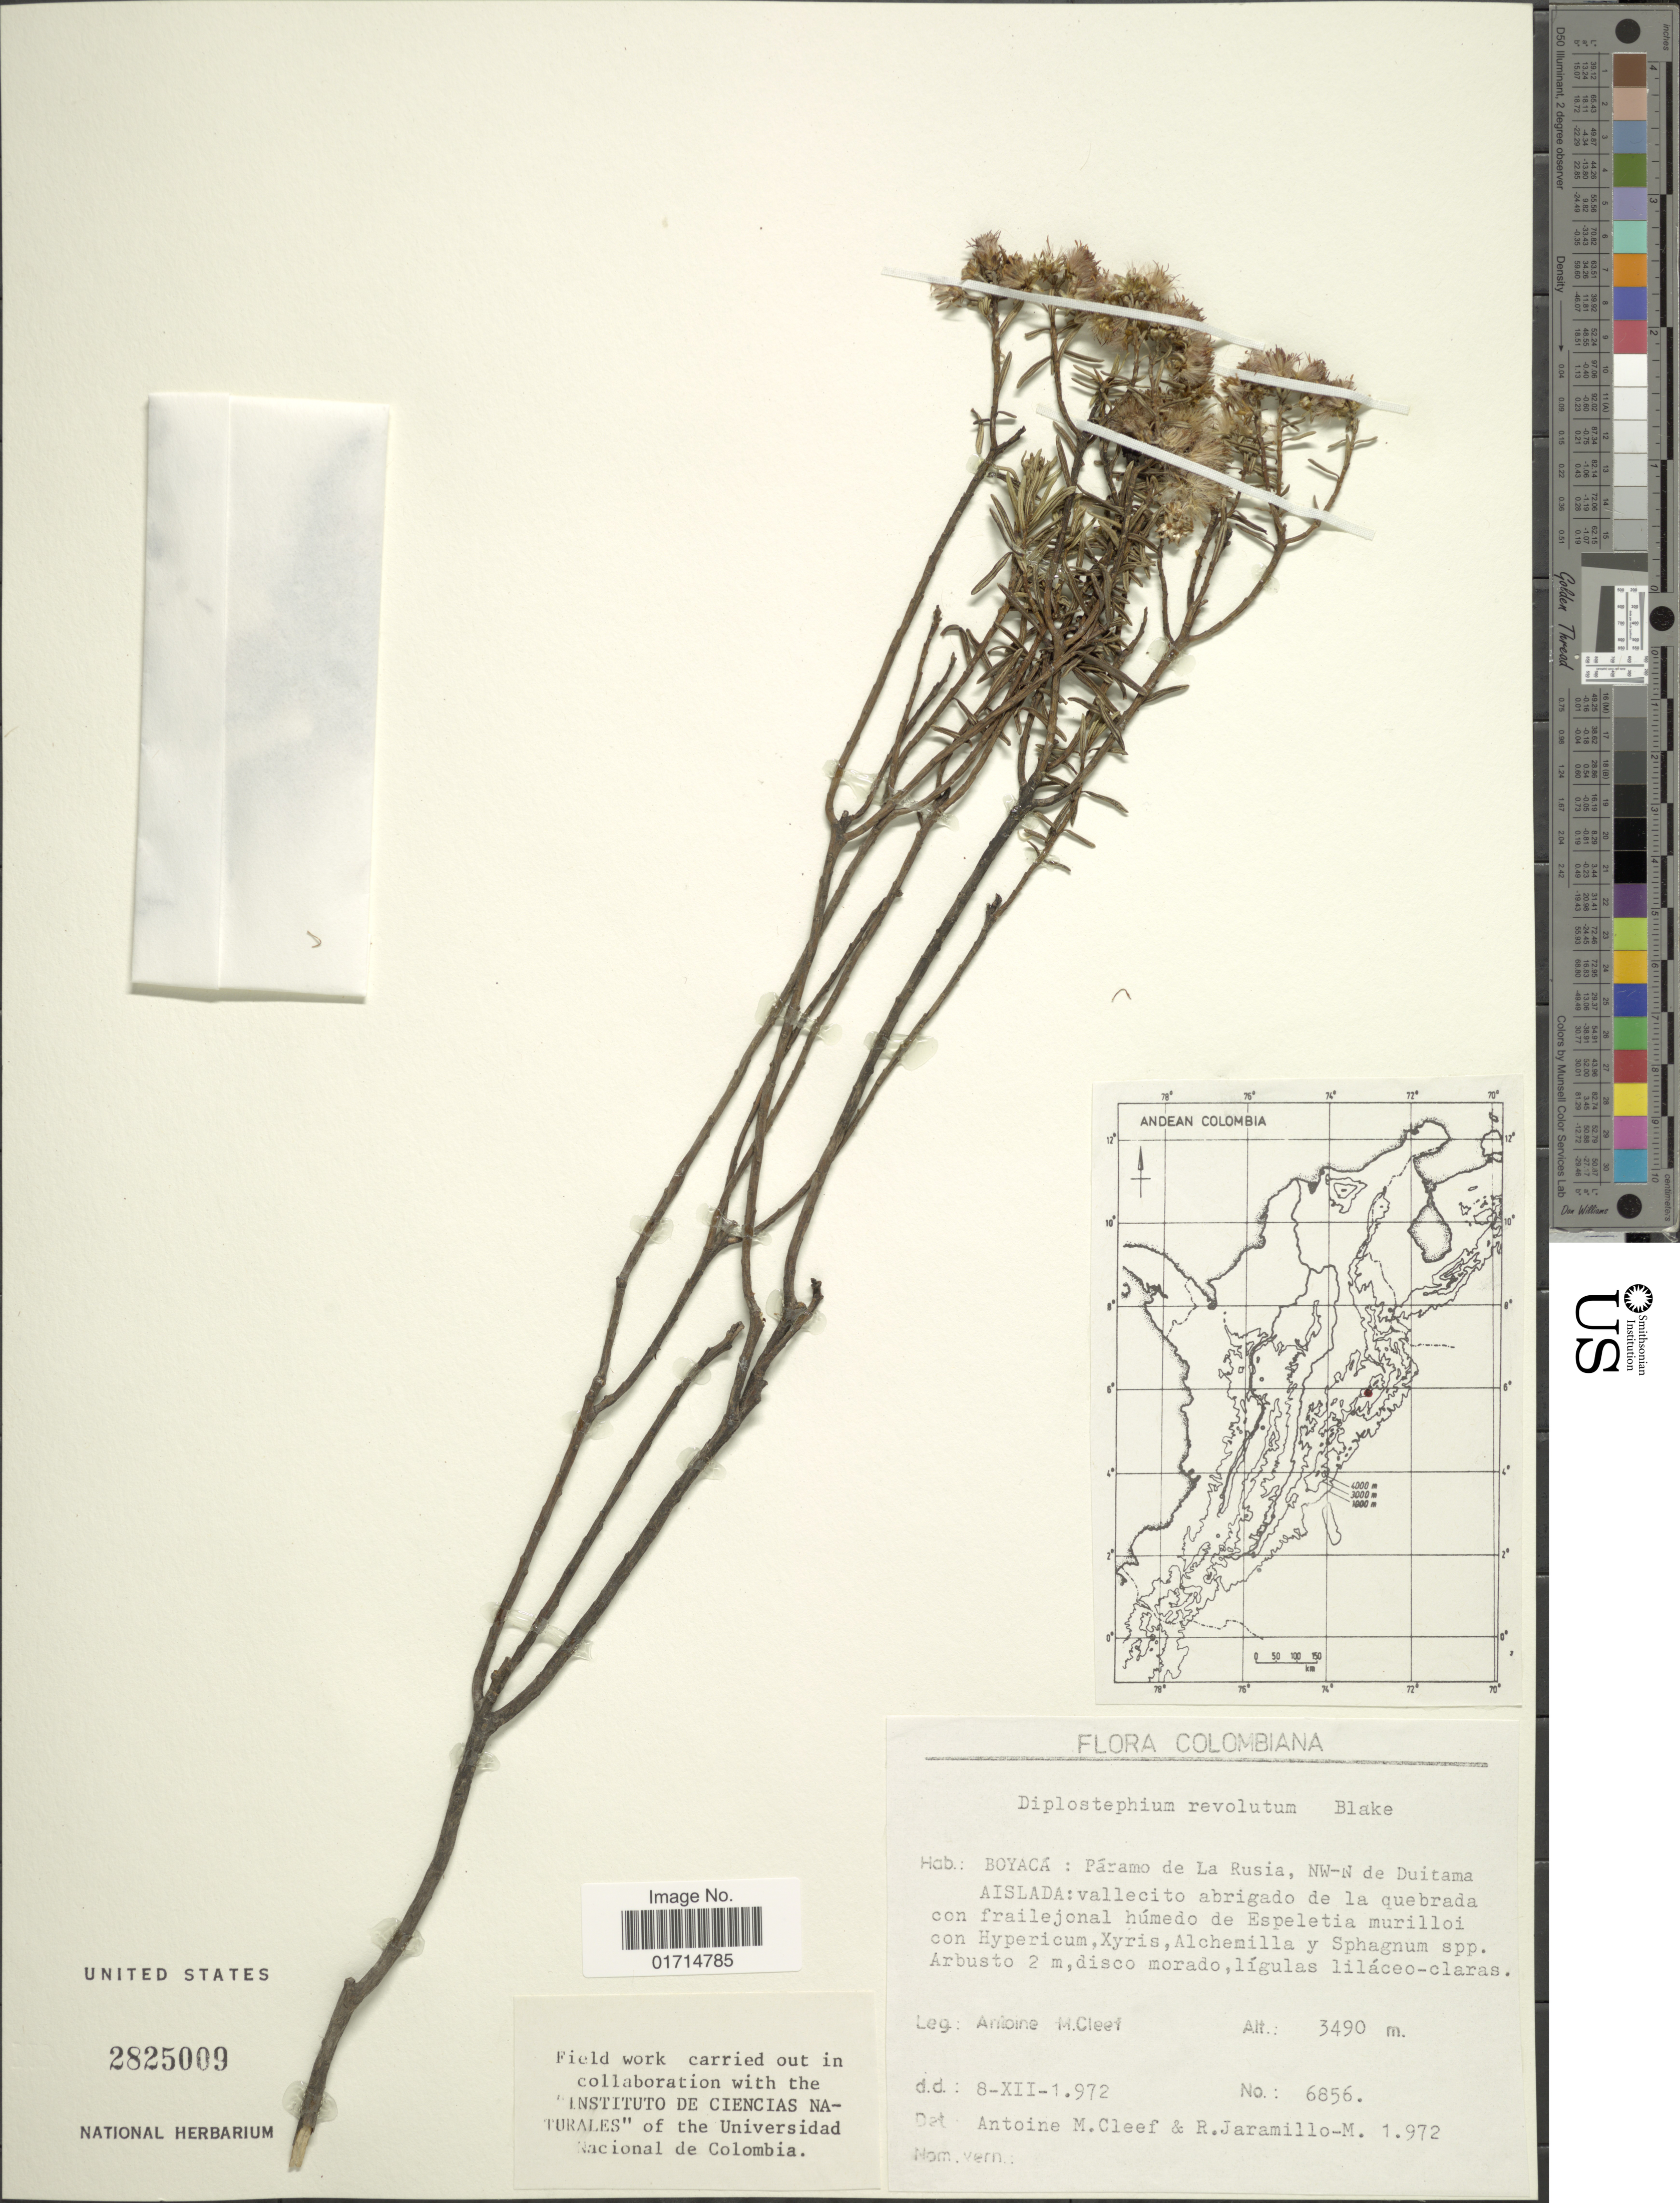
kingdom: Plantae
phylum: Tracheophyta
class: Magnoliopsida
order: Asterales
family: Asteraceae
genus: Diplostephium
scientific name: Diplostephium revolutum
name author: S.F. Blake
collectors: A. M. Cleef & R. Jaramillo M.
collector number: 6856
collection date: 1972-12-08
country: Colombia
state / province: Boyacá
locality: Paramo de La Rusia, NW-N de Duitama Aislada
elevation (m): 3490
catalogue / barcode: US 2825009